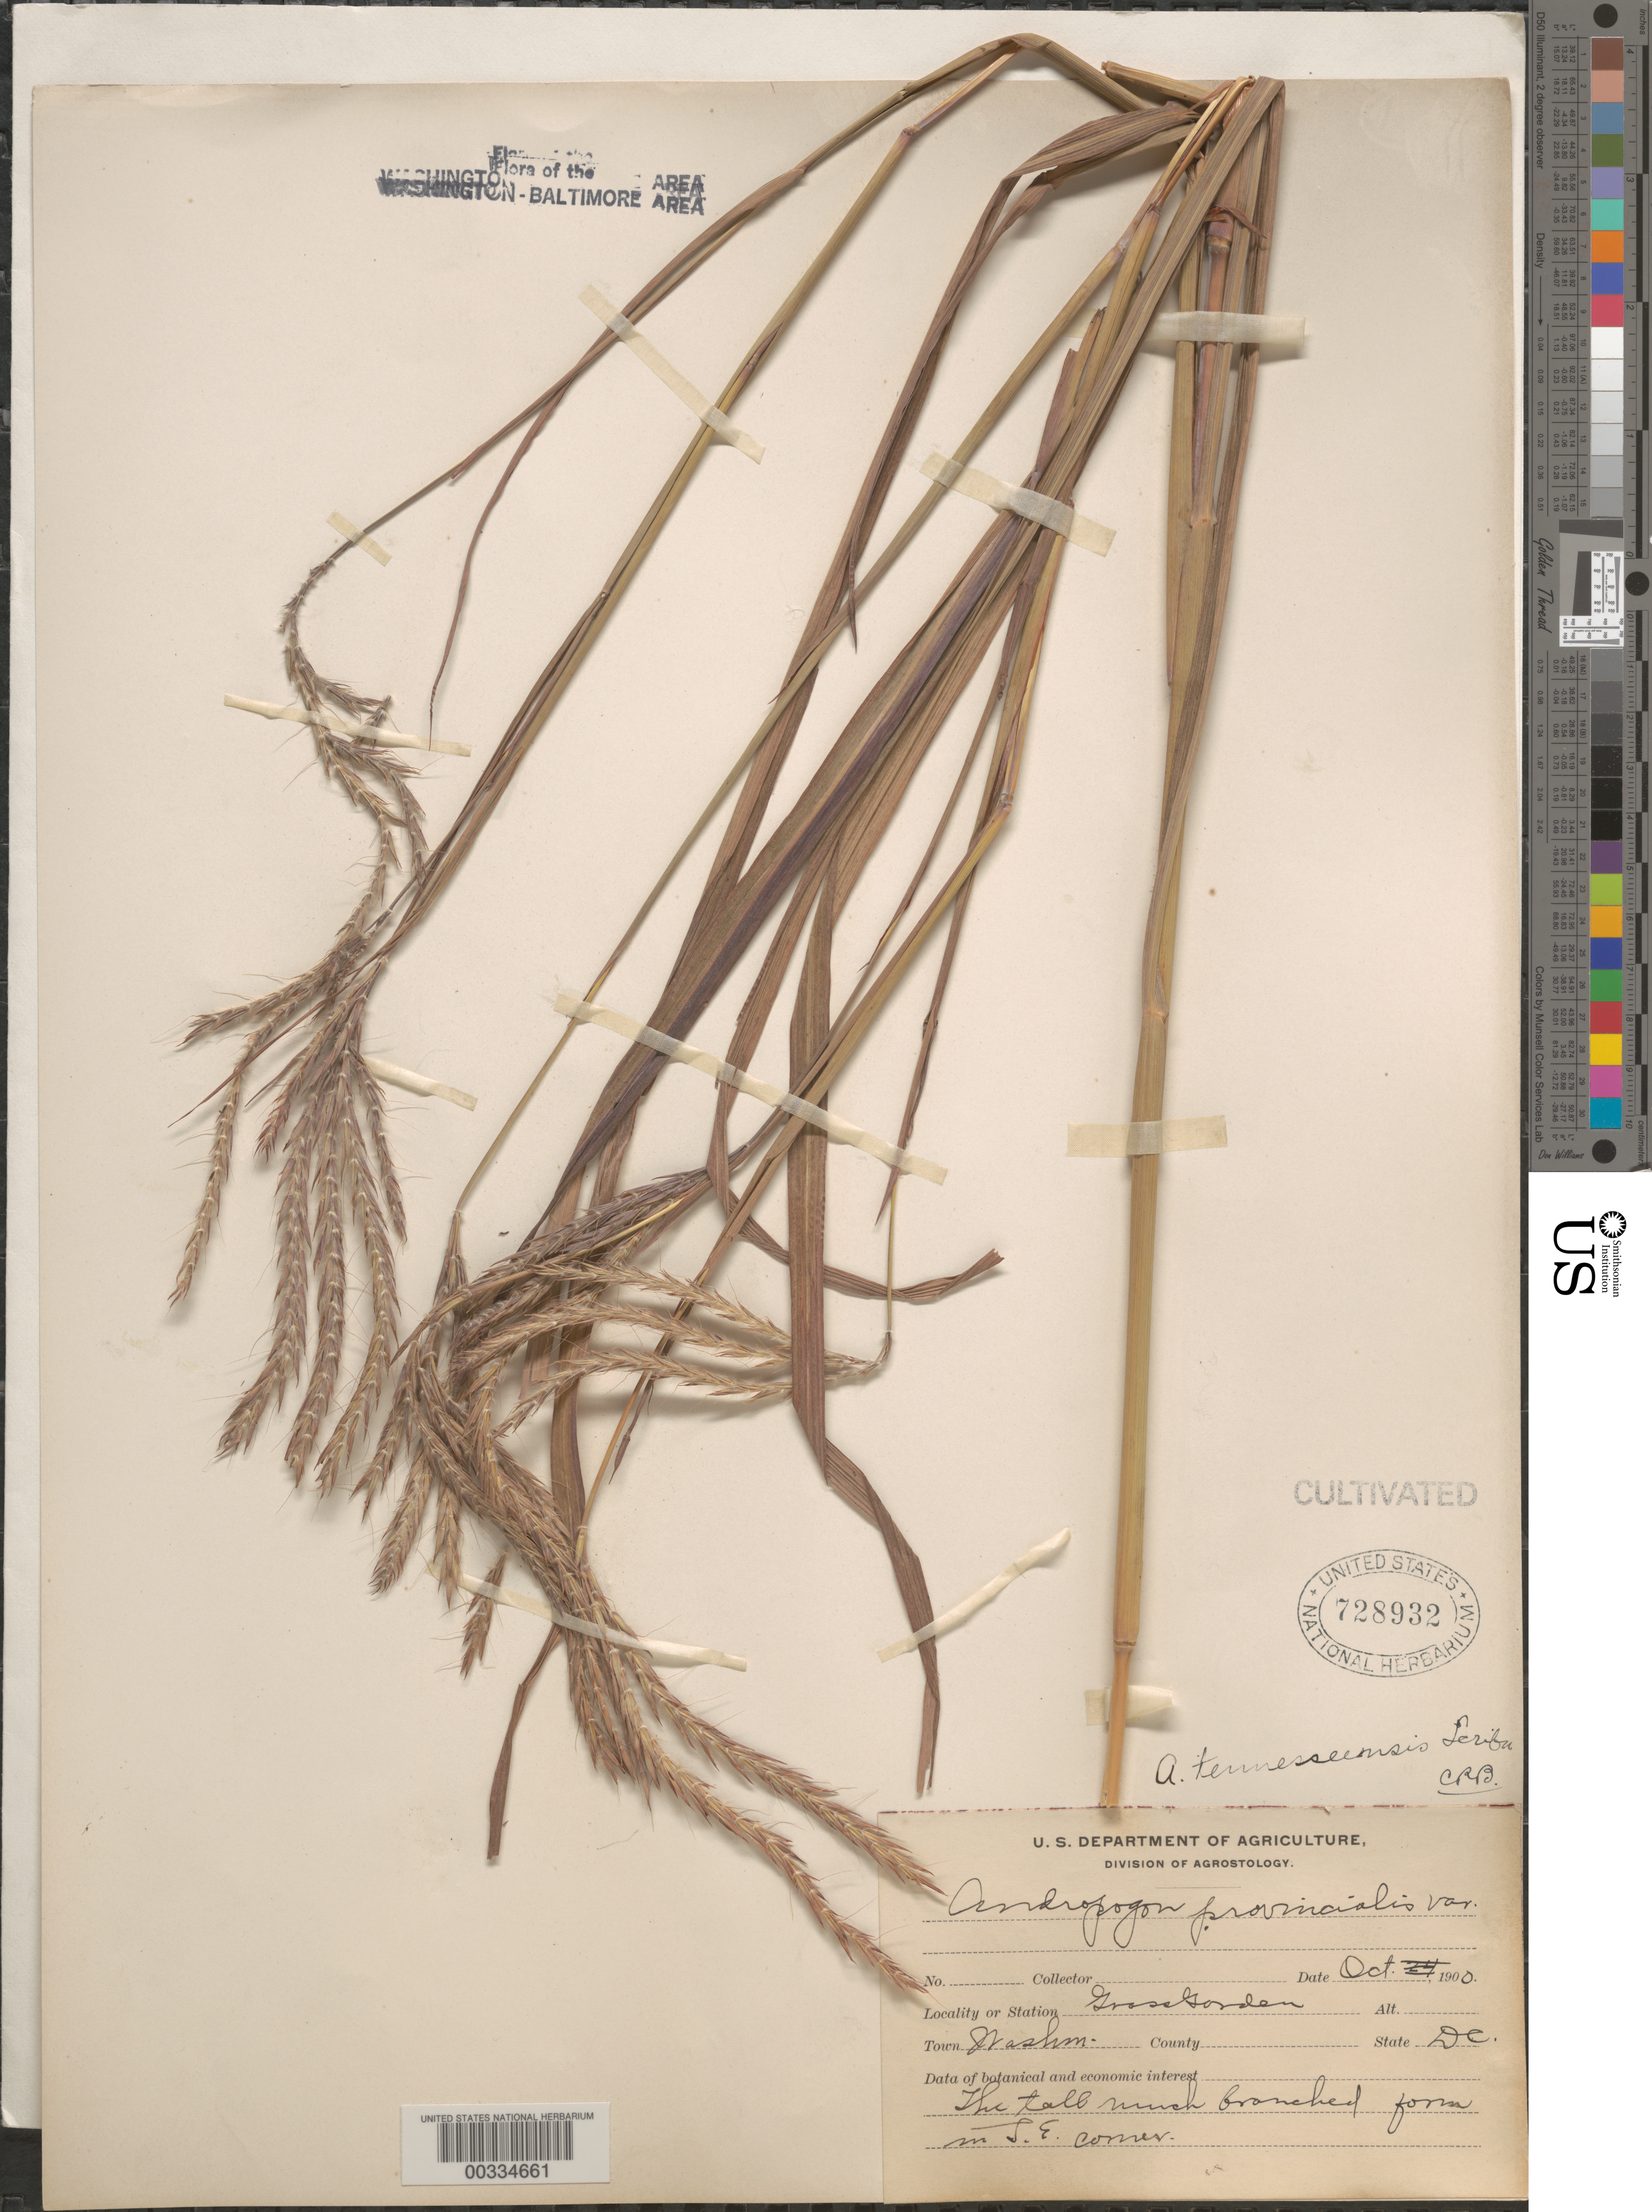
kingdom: Plantae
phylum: Tracheophyta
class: Liliopsida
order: Poales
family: Poaceae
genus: Andropogon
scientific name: Andropogon tennesseensis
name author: Vitman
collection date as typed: Oct 1900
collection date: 1900-10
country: United States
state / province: District of Columbia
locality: Grass Garden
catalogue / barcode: US 728932